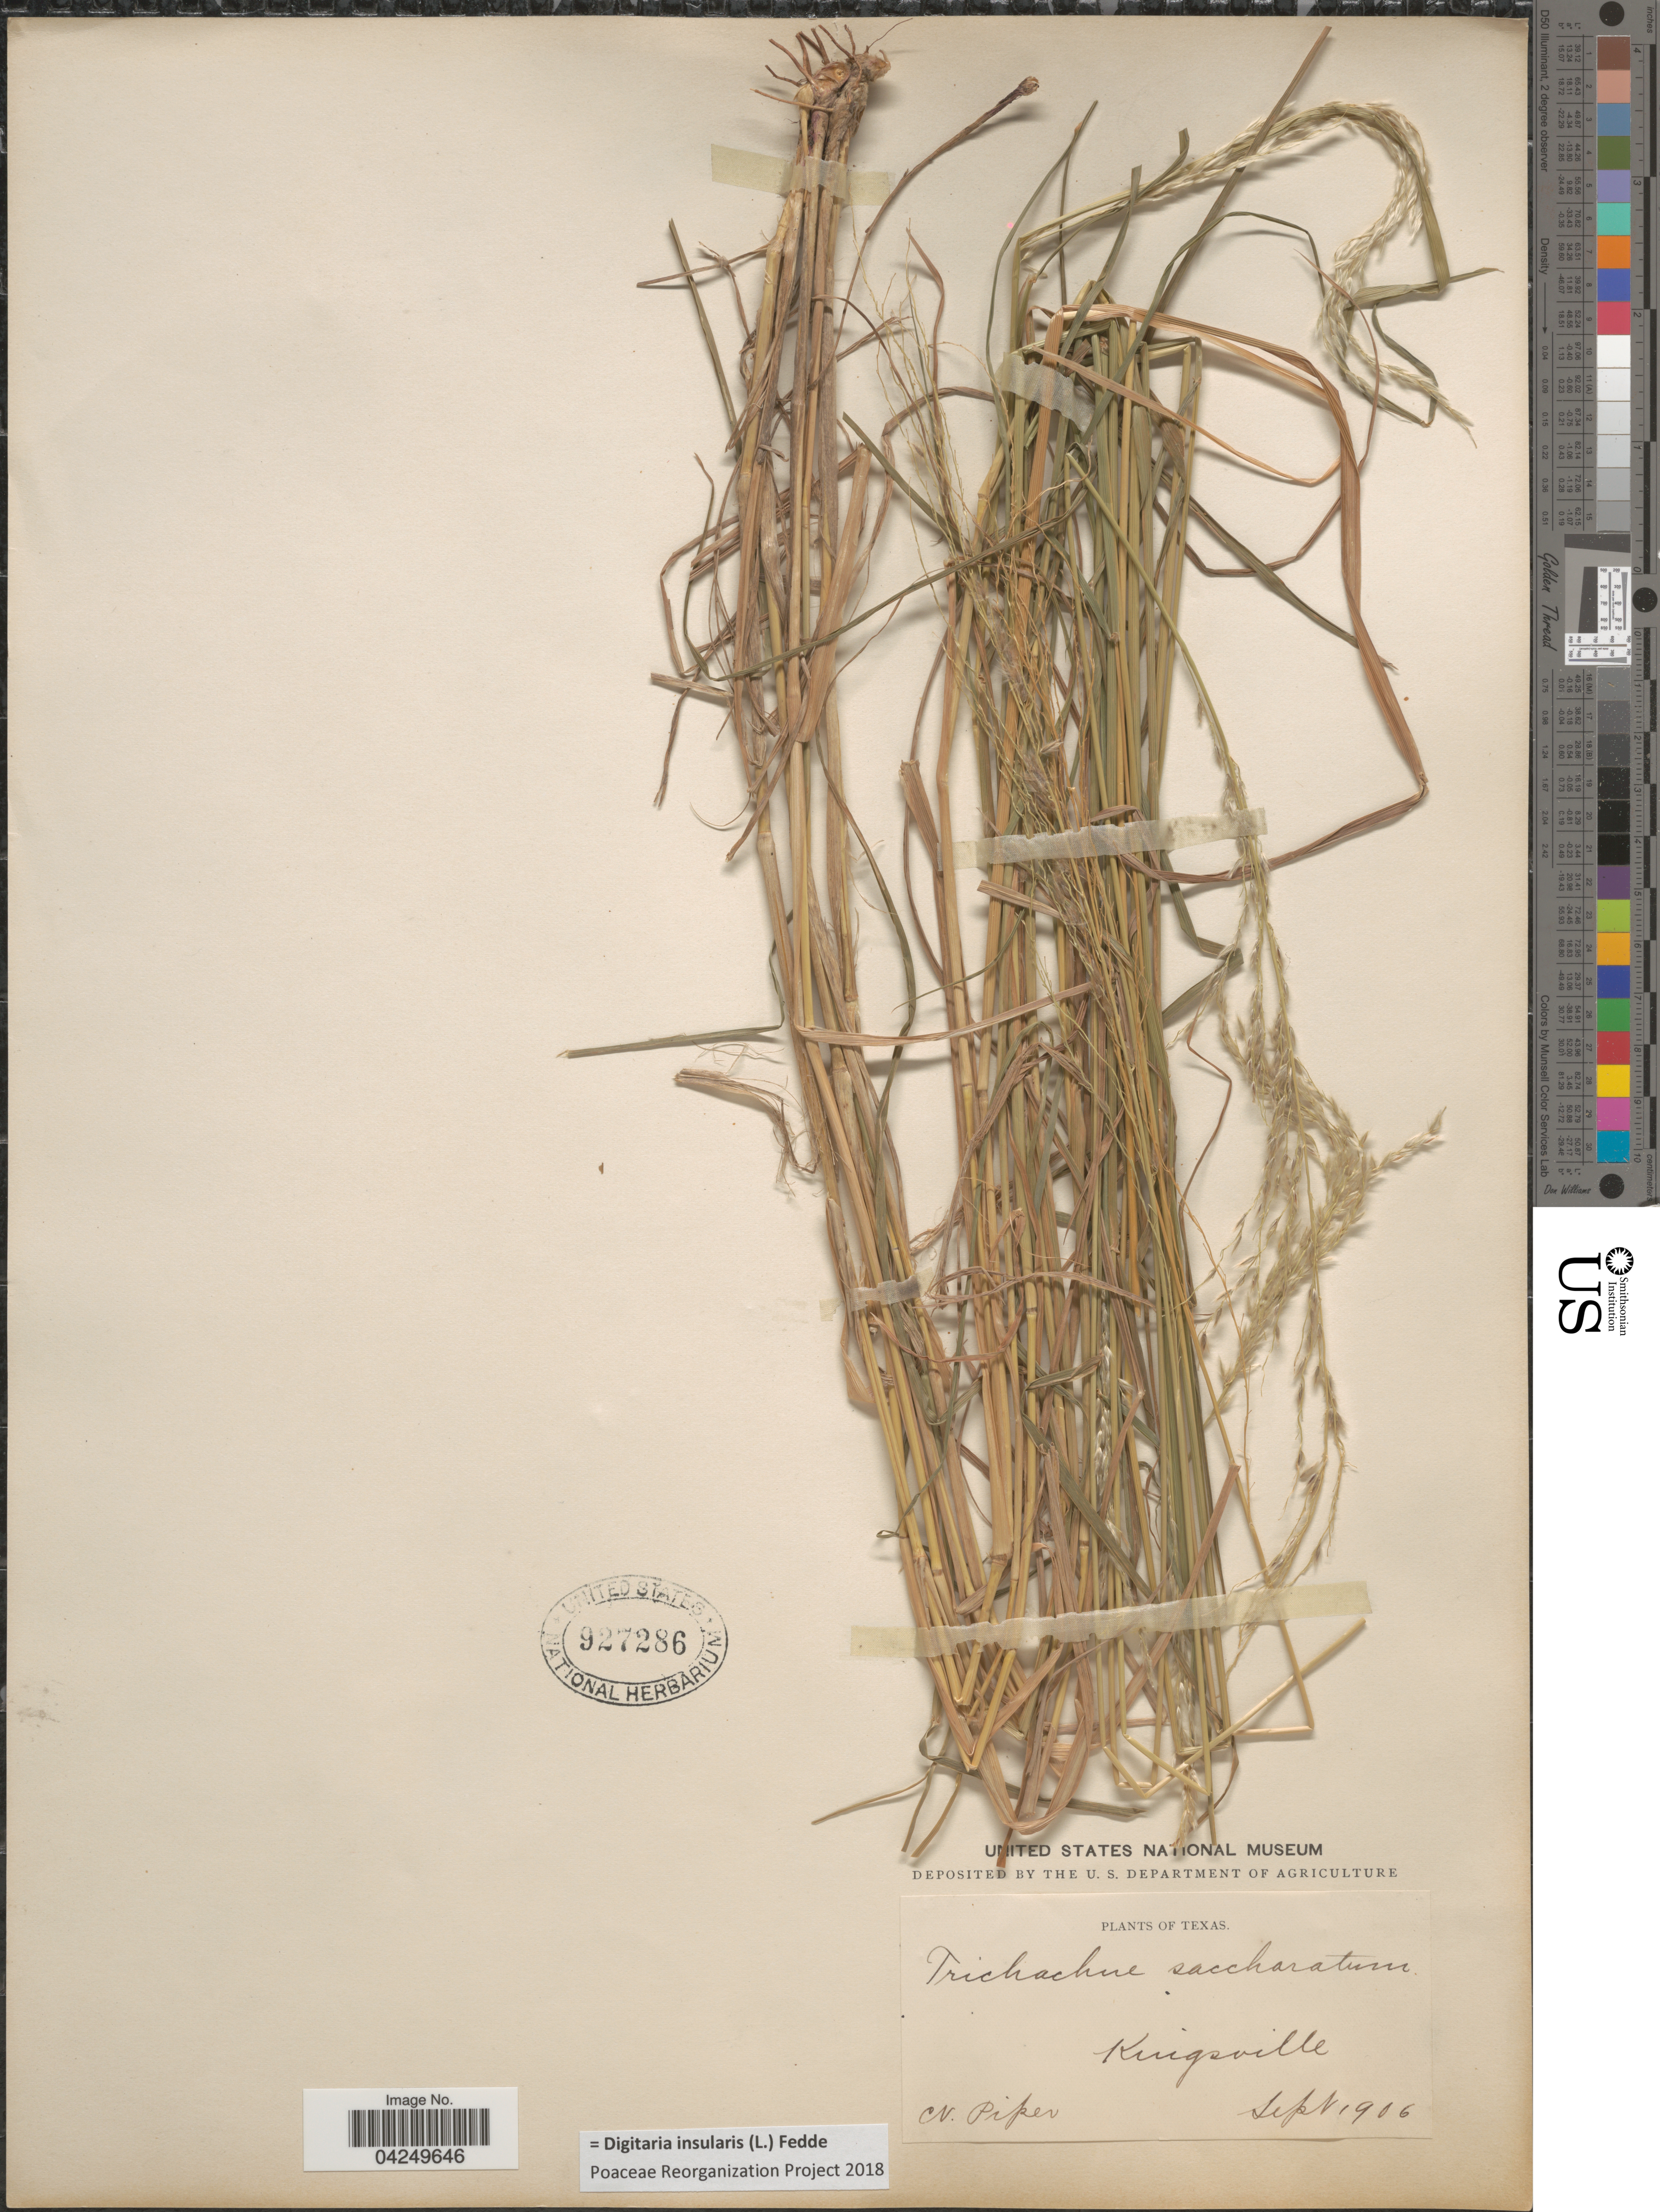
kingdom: Plantae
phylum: Tracheophyta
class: Liliopsida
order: Poales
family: Poaceae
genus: Digitaria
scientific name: Digitaria insularis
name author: (L.) Fedde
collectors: C. V. Piper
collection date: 1906-09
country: United States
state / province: Texas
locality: Kingsville.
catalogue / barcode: US 927286